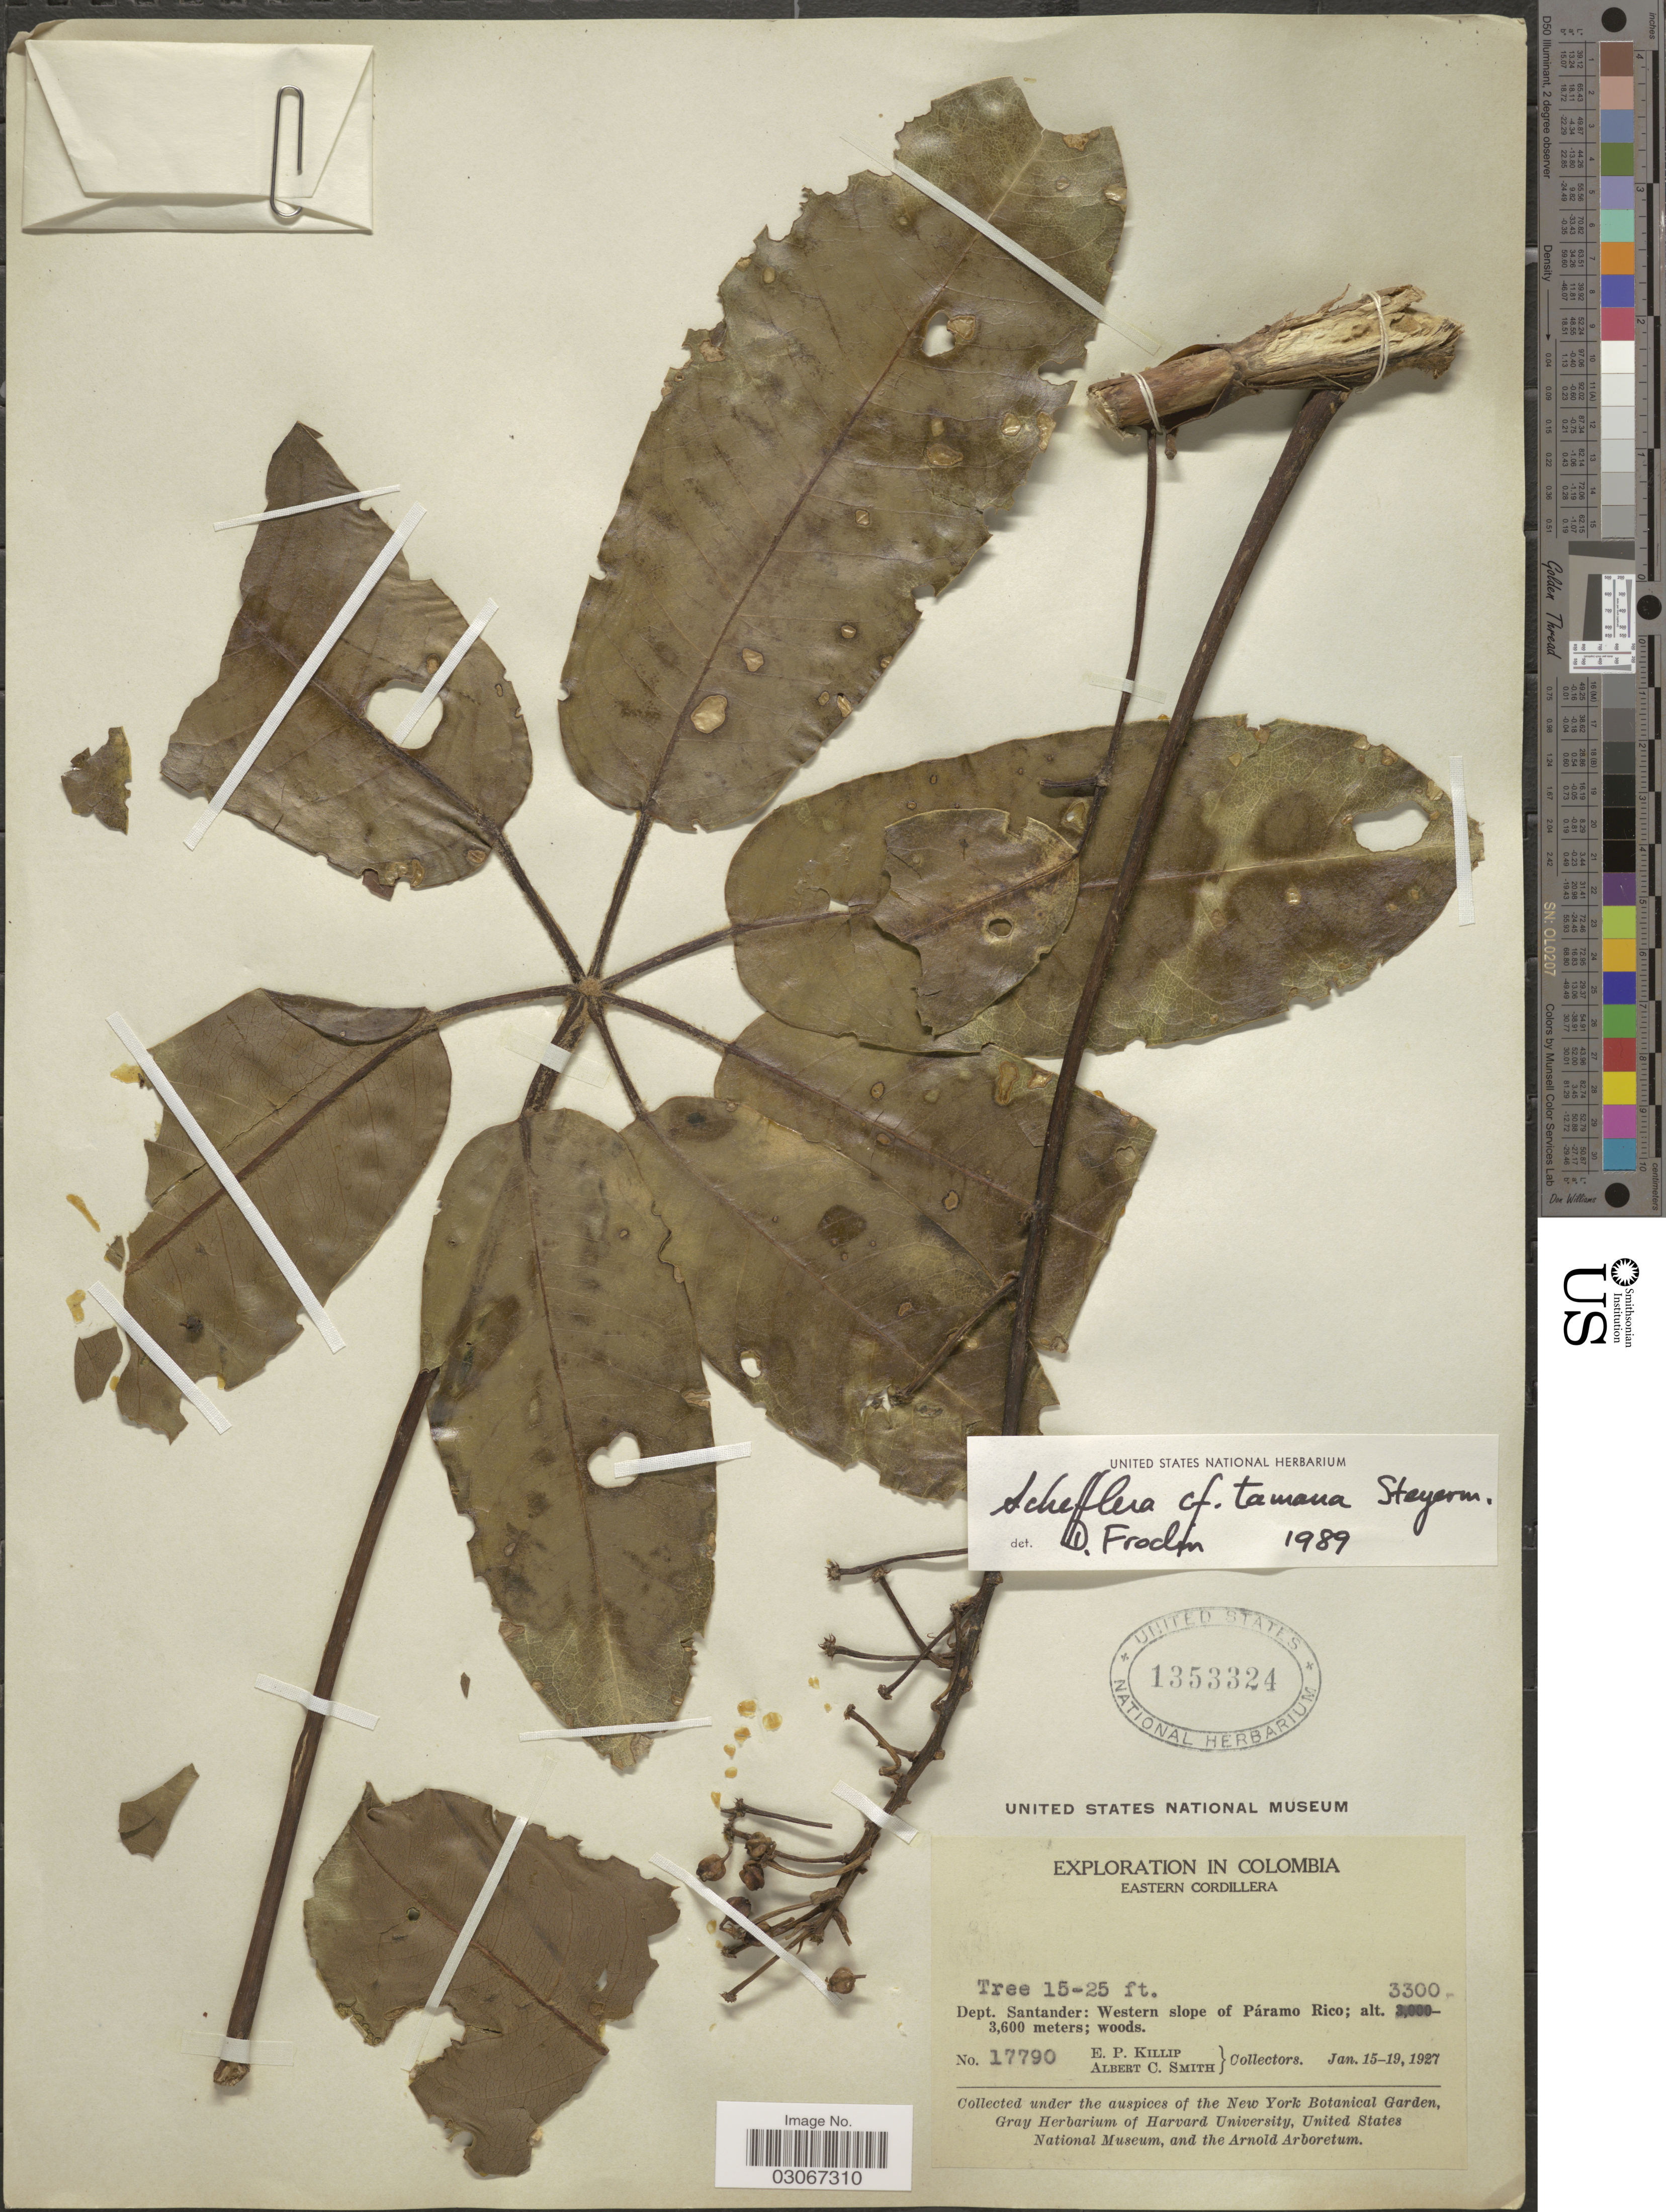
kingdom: Plantae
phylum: Tracheophyta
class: Magnoliopsida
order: Apiales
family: Araliaceae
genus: Schefflera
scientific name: Schefflera tamana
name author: Steyerm.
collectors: E. P. Killip & A. C. Smith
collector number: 17790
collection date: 1927-01-15/1927-01-19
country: Colombia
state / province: Santander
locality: Eastern Cordillera, Dept. Santander: Western slope of Páramo Rico.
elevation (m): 3300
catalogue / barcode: US 1353324